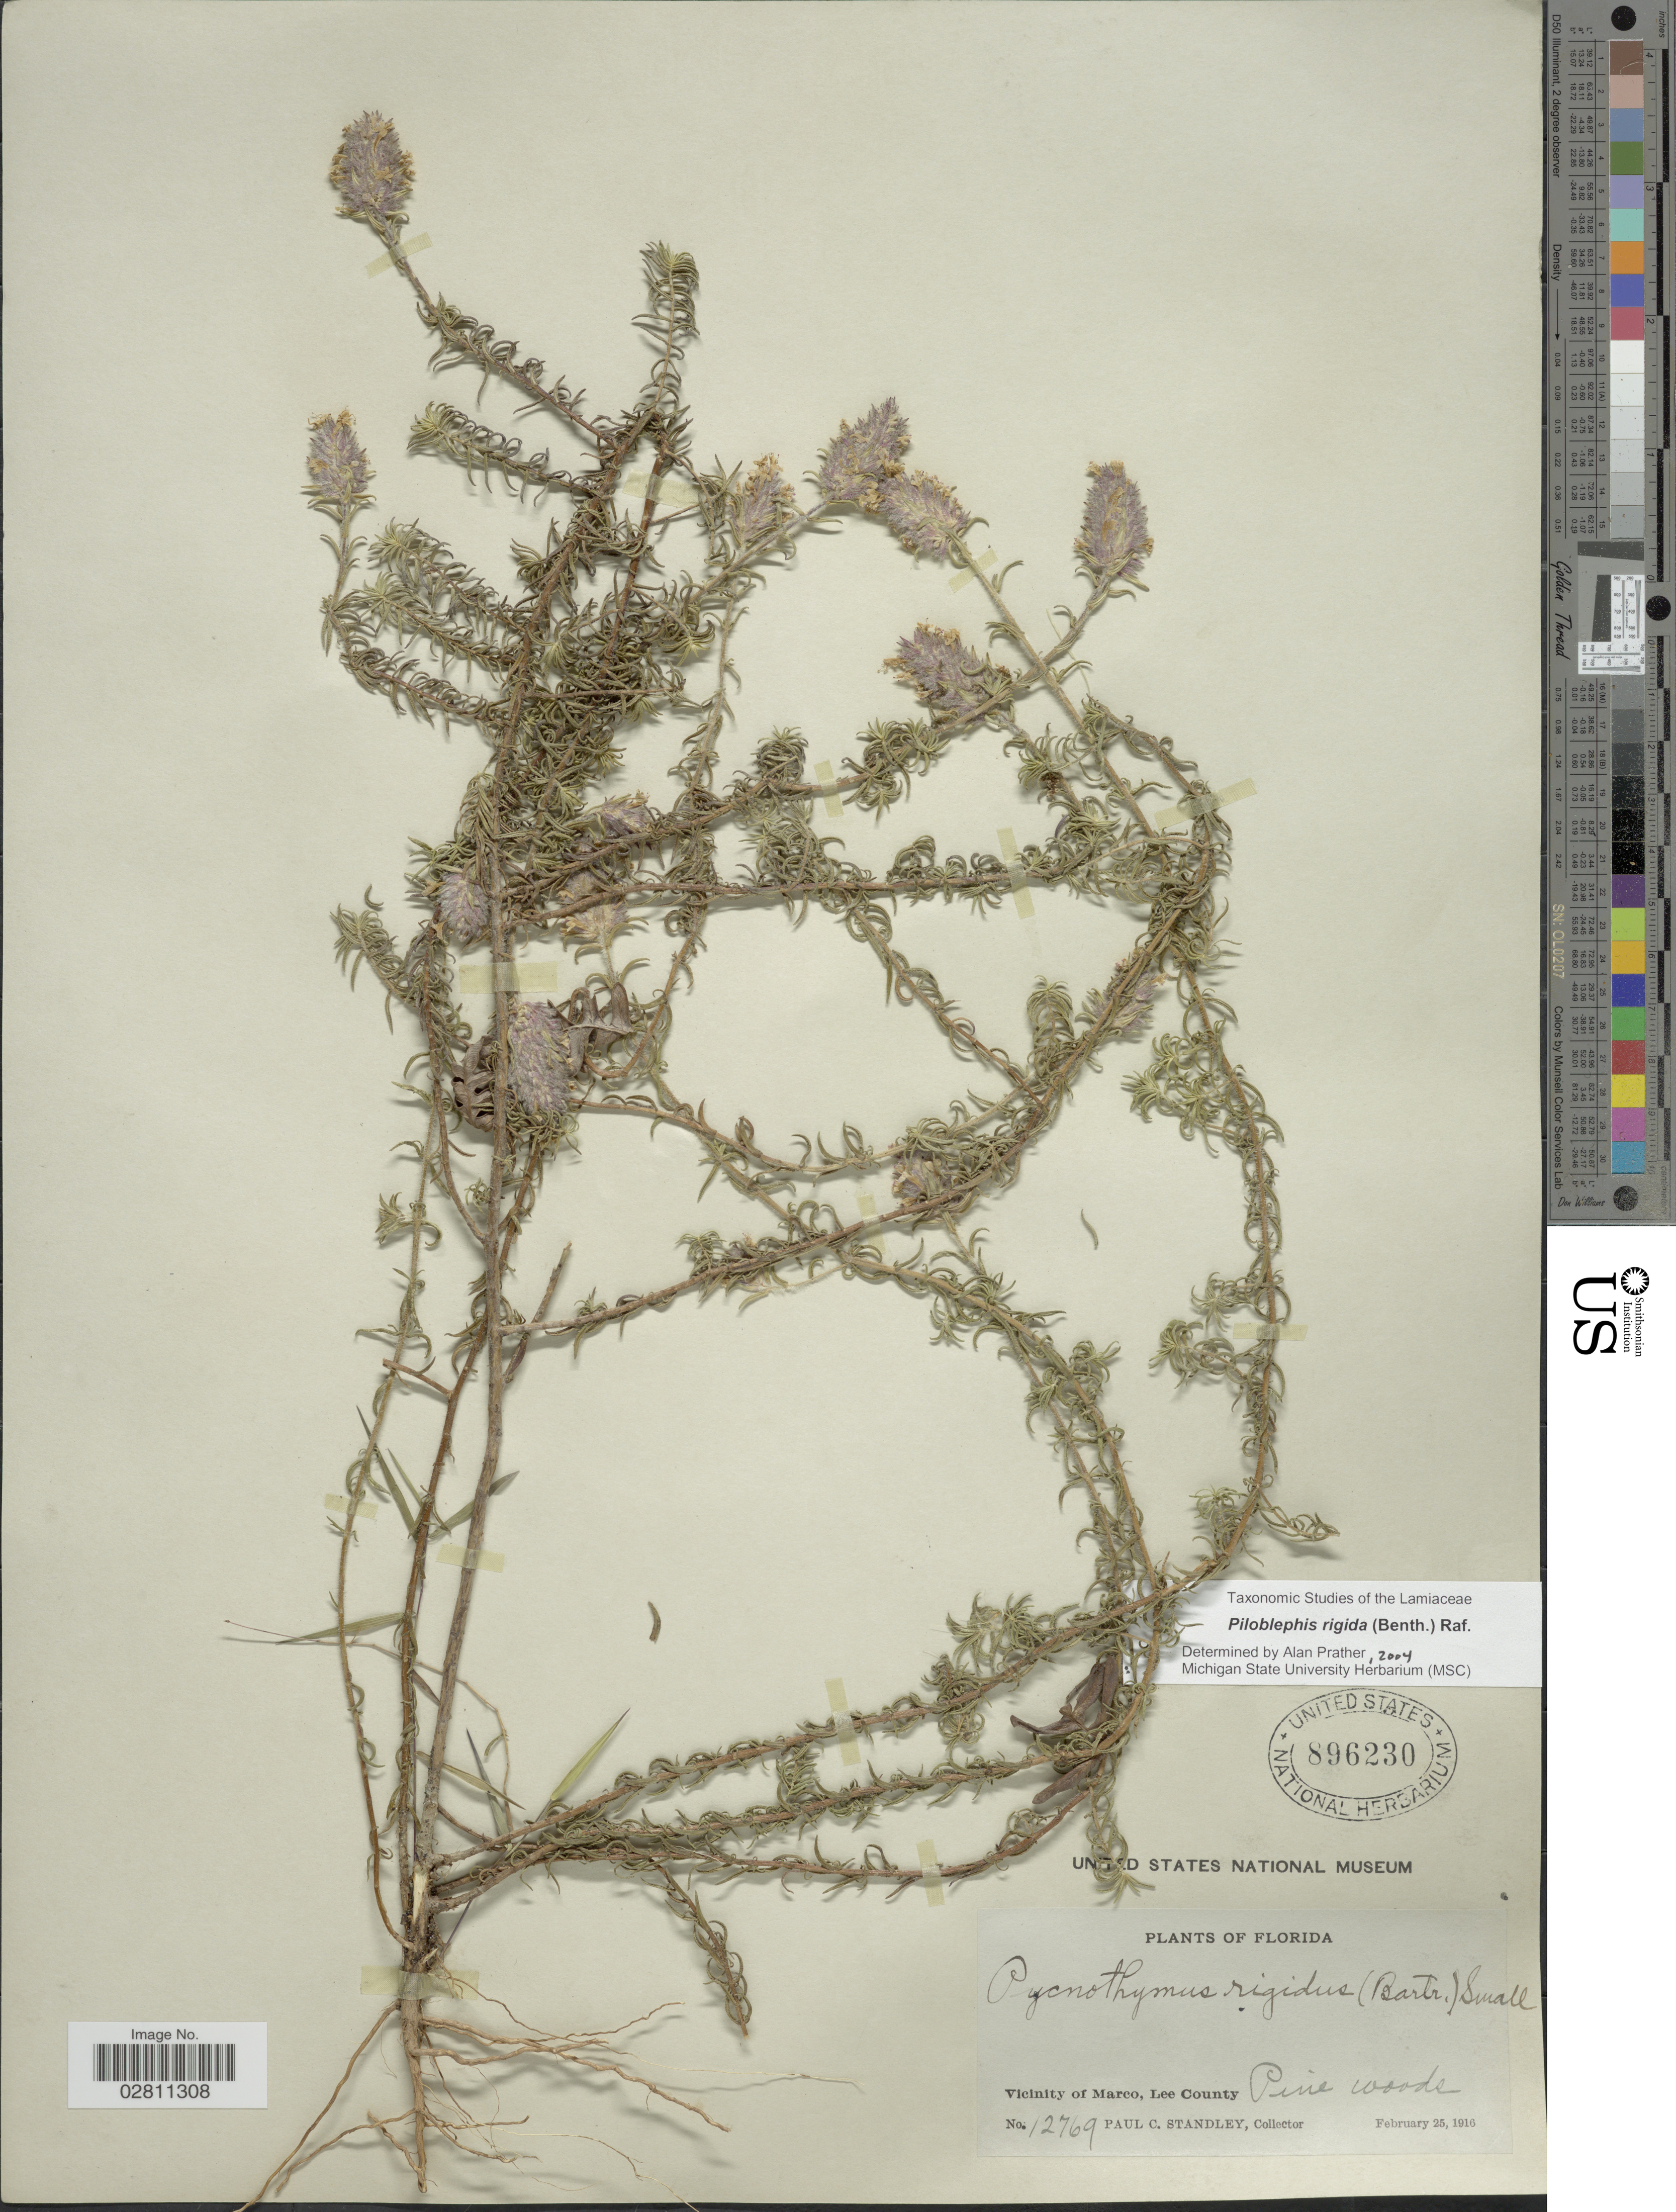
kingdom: Plantae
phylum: Tracheophyta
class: Magnoliopsida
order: Lamiales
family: Lamiaceae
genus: Piloblephis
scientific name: Piloblephis rigida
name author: (Bartram ex Benth.) Raf.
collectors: P. C. Standley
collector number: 12769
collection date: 1916-02-25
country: United States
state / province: Florida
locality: Vicinity of Marco, Lee County.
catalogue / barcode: US 896230